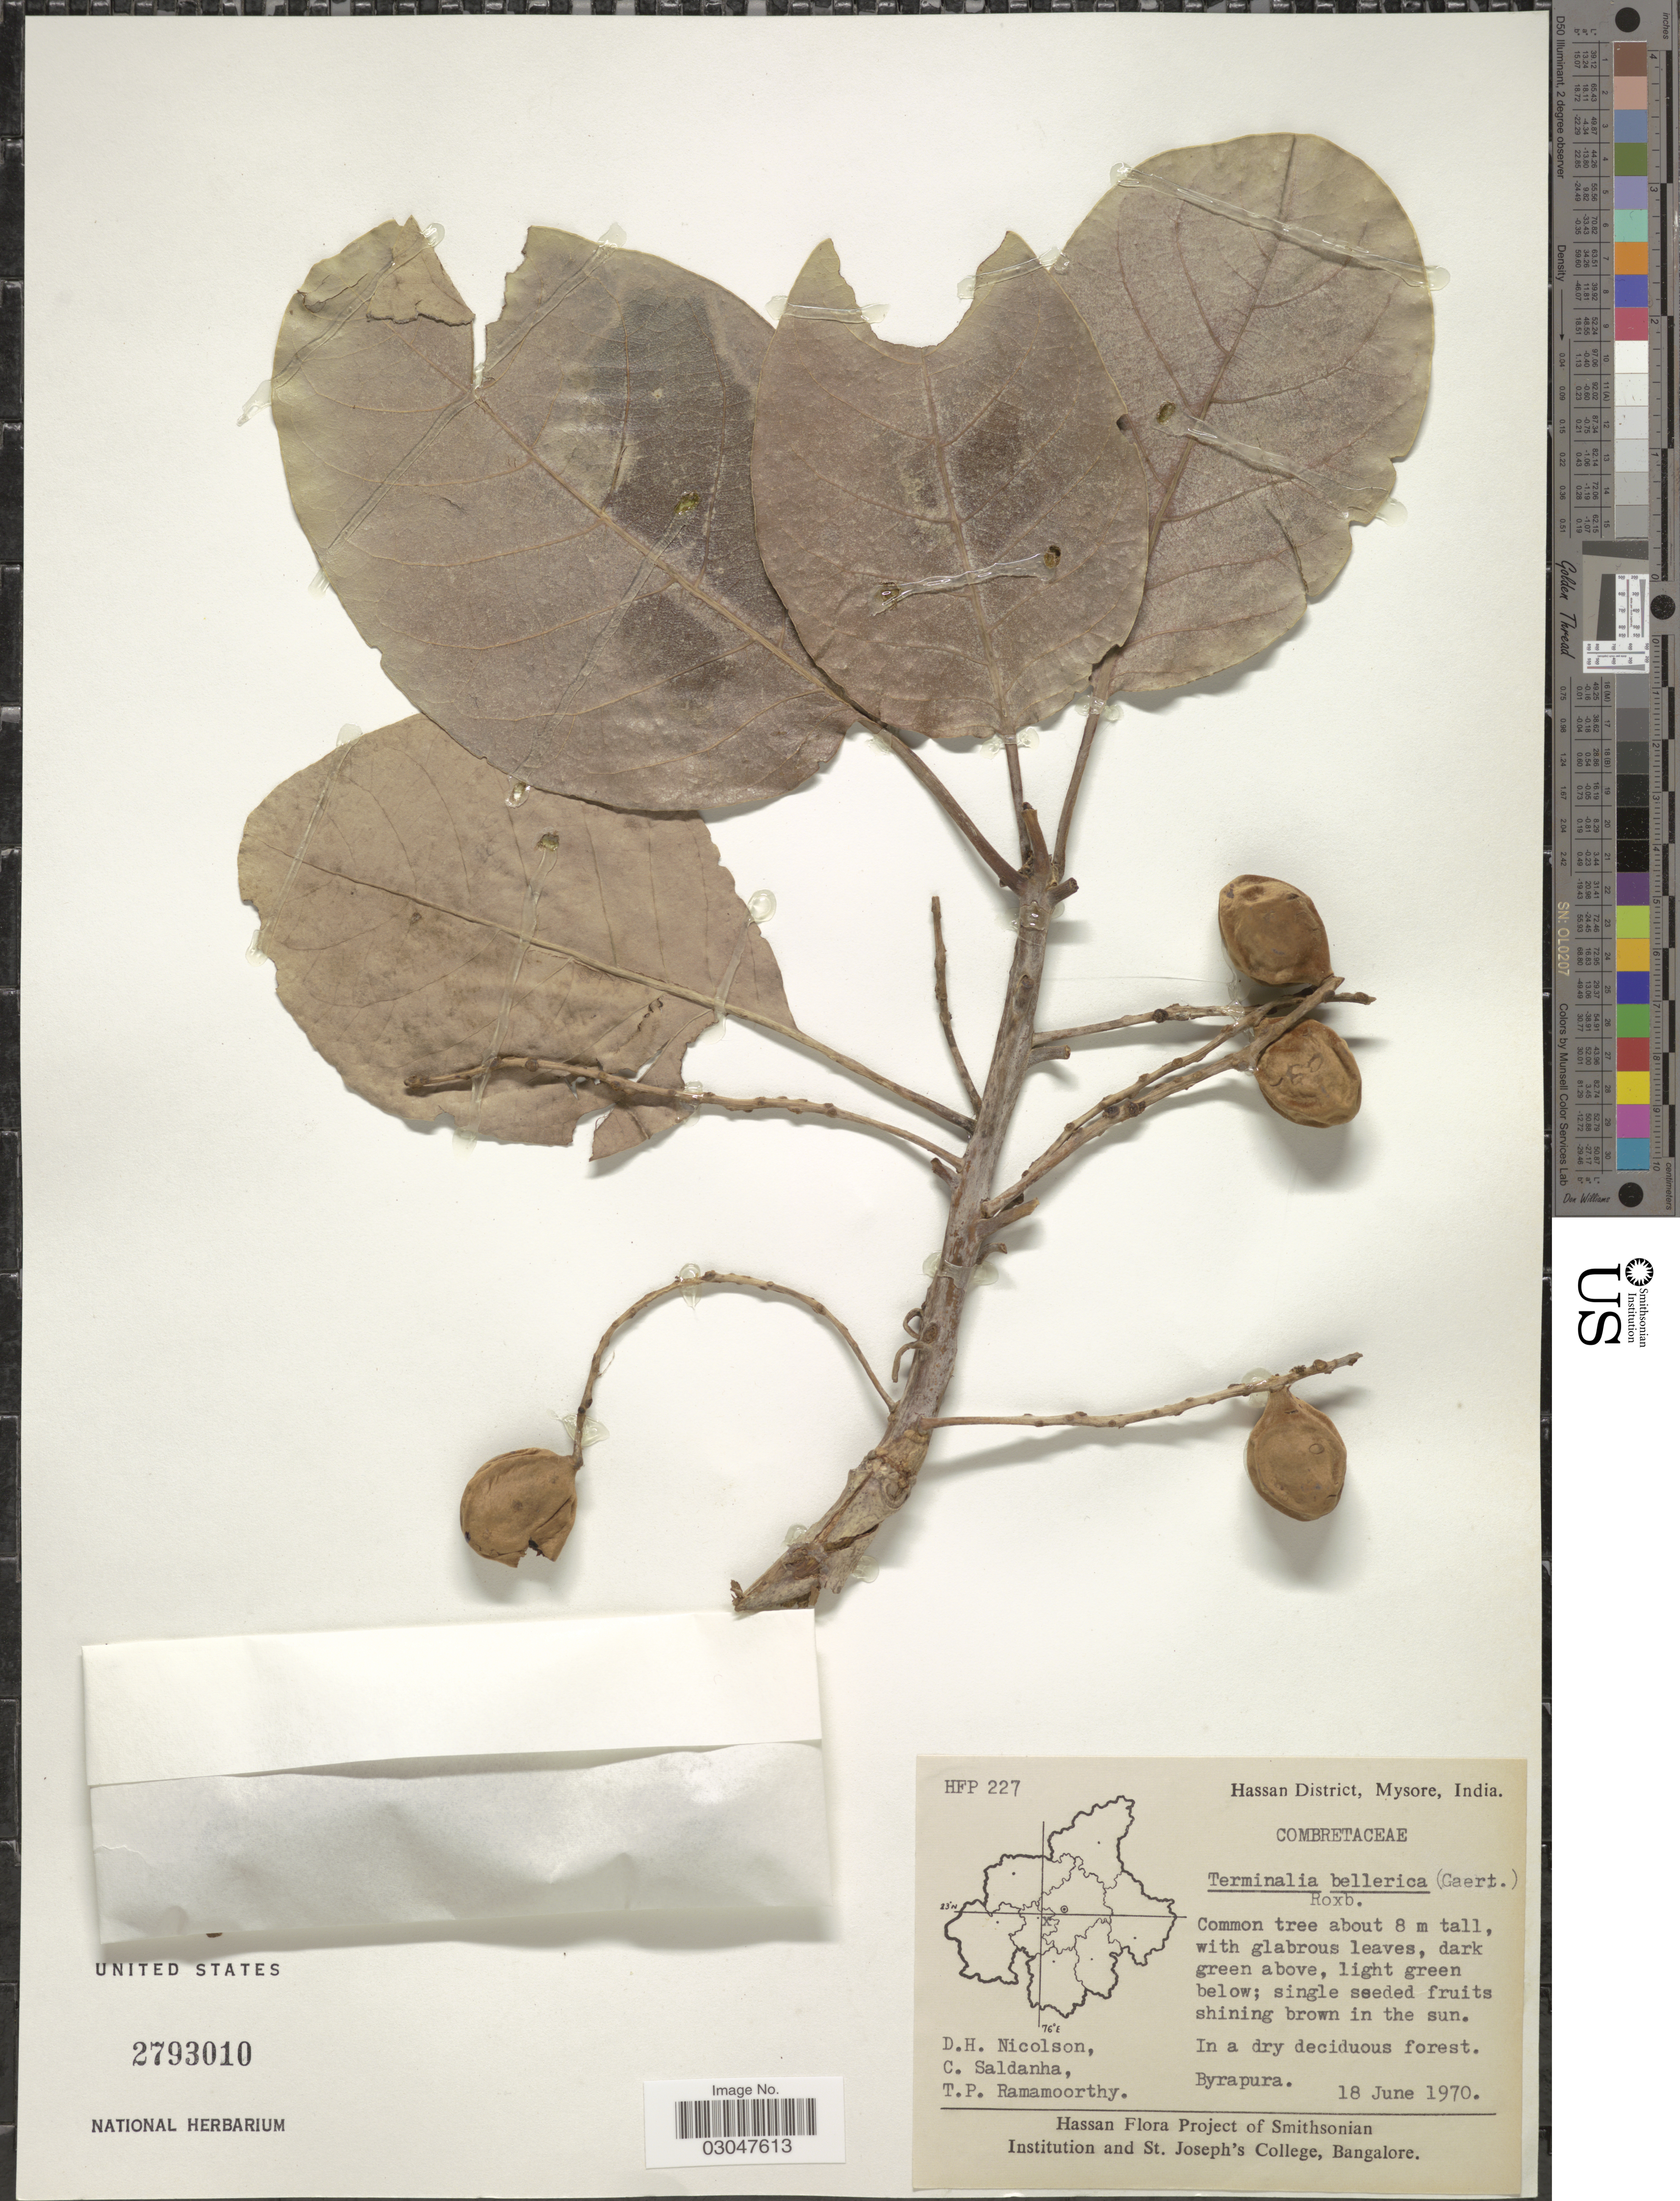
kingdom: Plantae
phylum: Tracheophyta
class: Magnoliopsida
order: Myrtales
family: Combretaceae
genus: Terminalia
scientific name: Terminalia bellirica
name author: (Gaertn.) Roxb.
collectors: D. H. Nicolson, C. Saldanha & T. P. Ramamoorthy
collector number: HFP 227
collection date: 1970-06-18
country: India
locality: Hassan District, Mysore. Byrapura.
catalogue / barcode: US 2793010